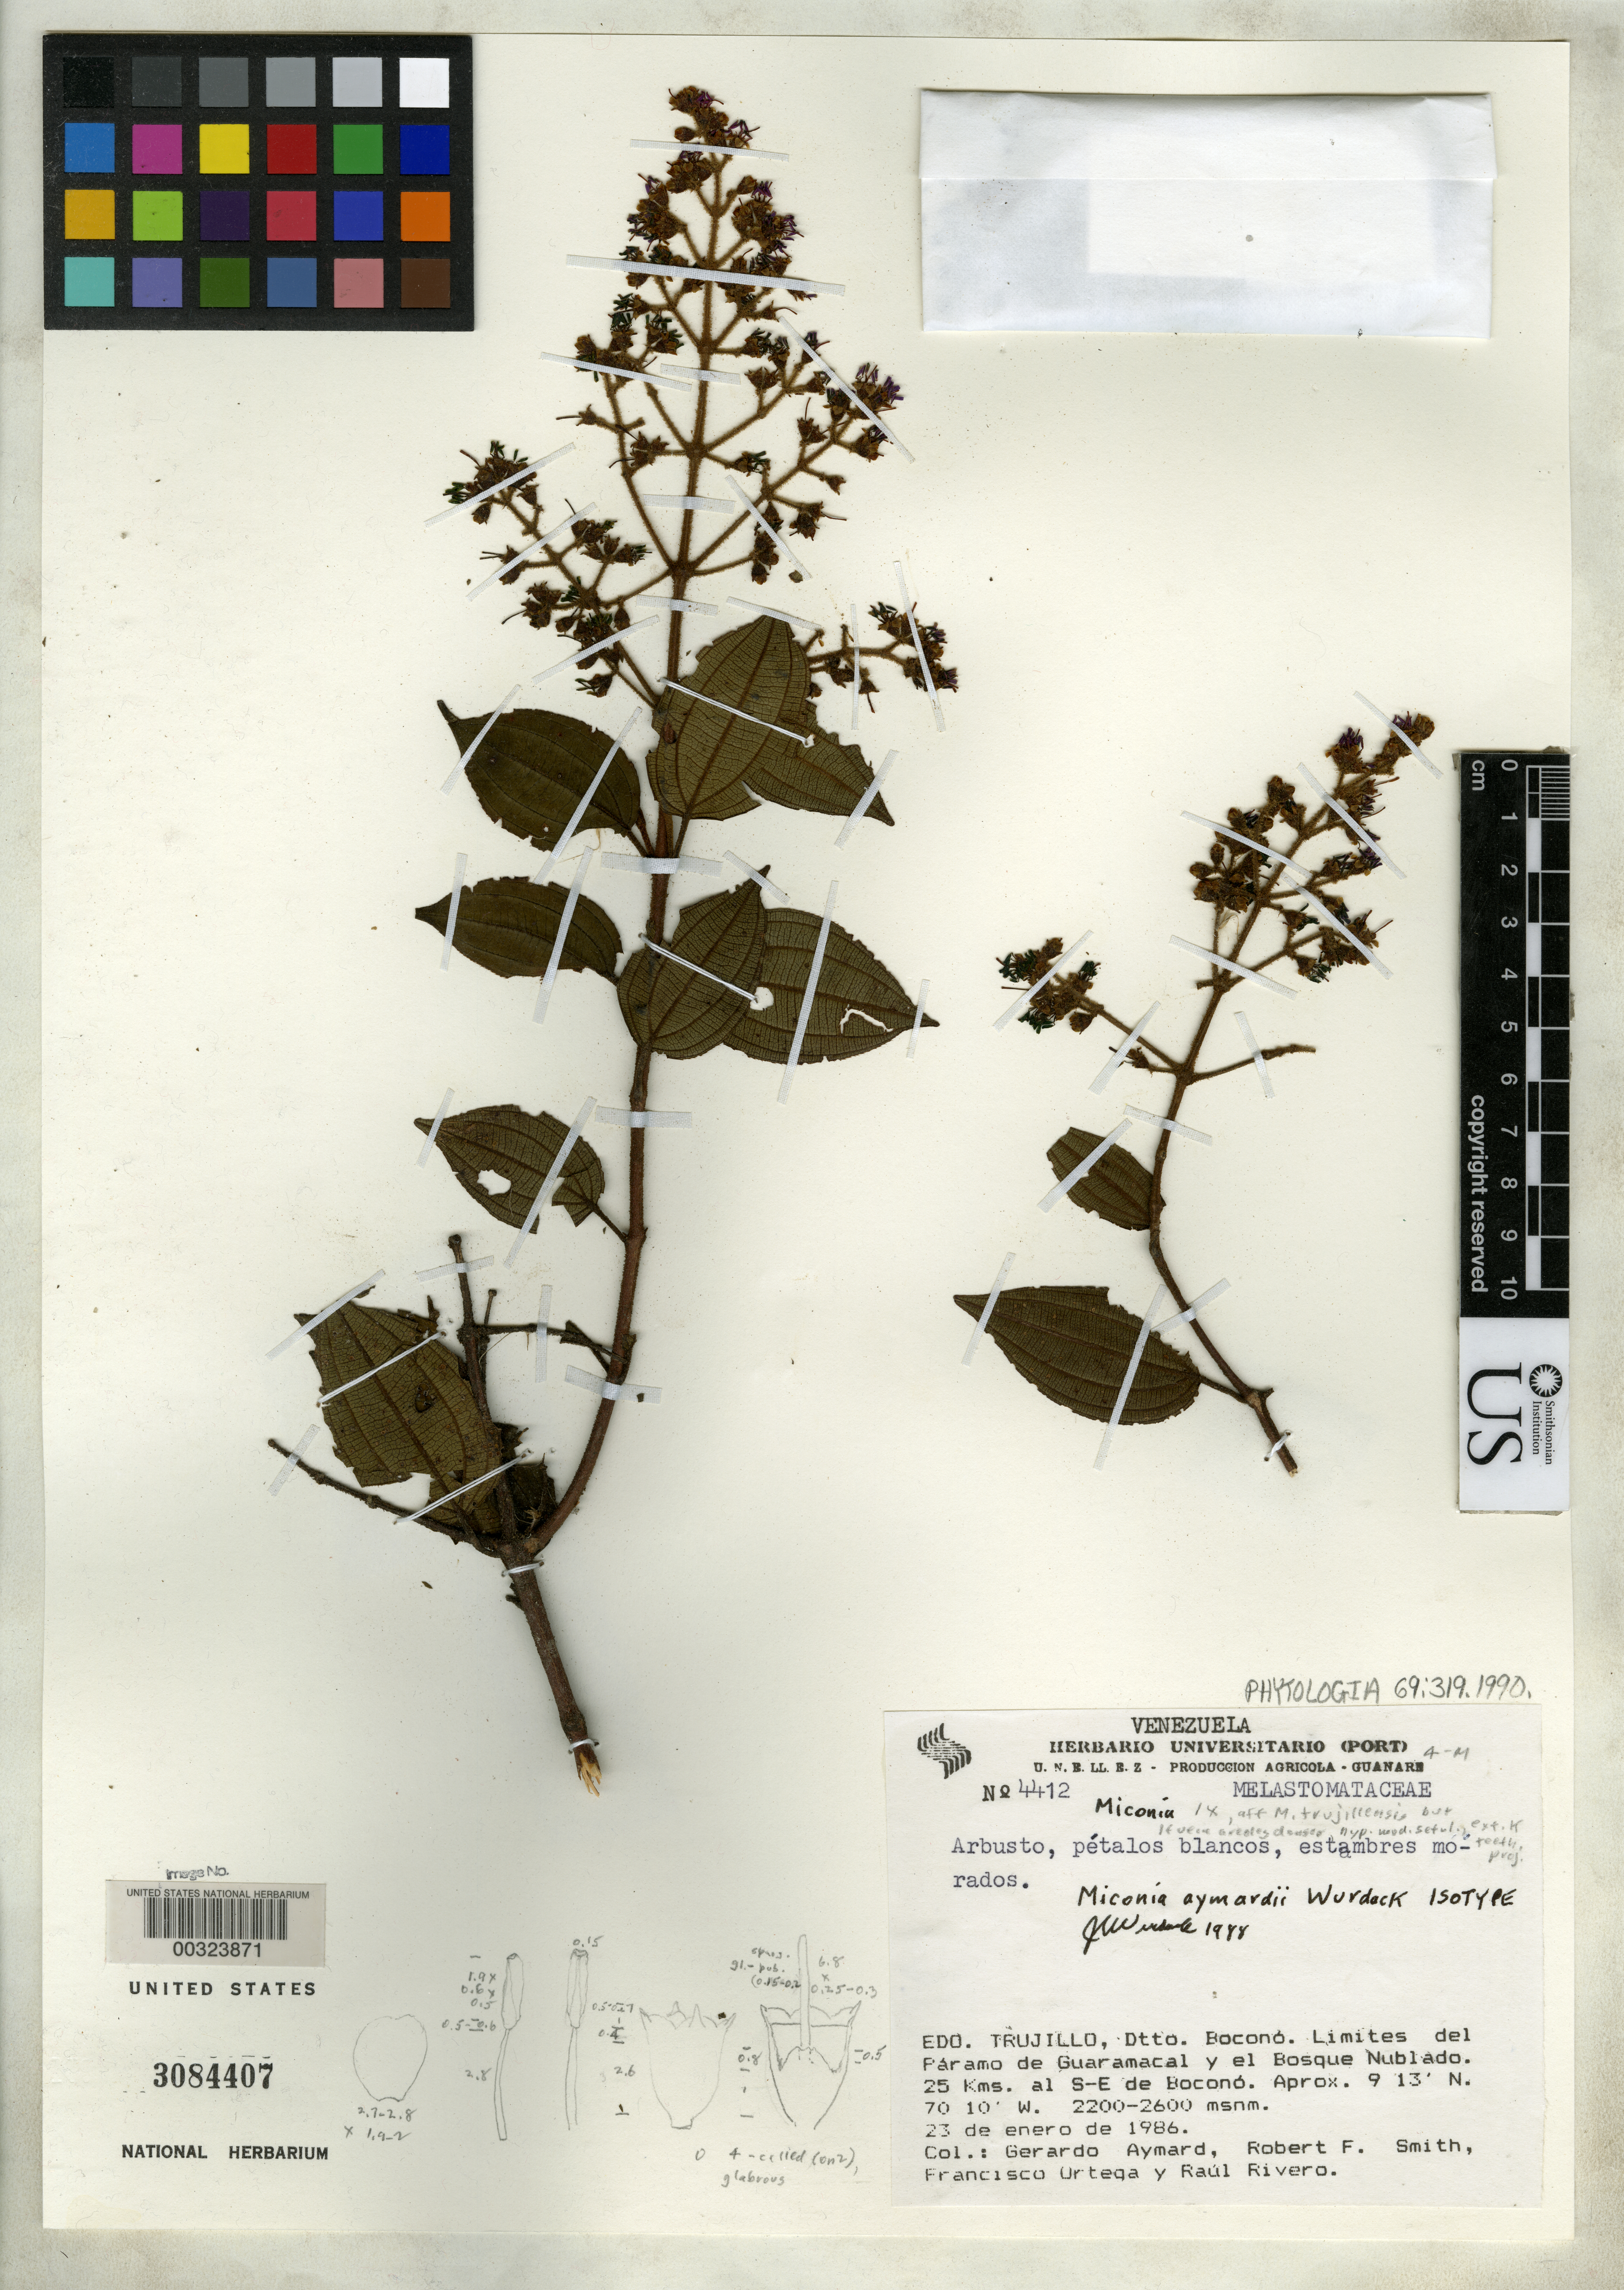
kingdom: Plantae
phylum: Tracheophyta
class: Magnoliopsida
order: Myrtales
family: Melastomataceae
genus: Miconia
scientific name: Miconia aymardii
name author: Wurdack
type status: Isotype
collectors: G. A. Aymard, R. F. Smith, F. J. Ortega & R. Rivero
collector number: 4412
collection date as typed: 23 Jan 1986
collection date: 1986-01-23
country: Venezuela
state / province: Trujillo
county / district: Boconó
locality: Limits of Paramo de Guaramacal and cloud forest, 25 km SE Boconó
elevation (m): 2200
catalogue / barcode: US 3084407